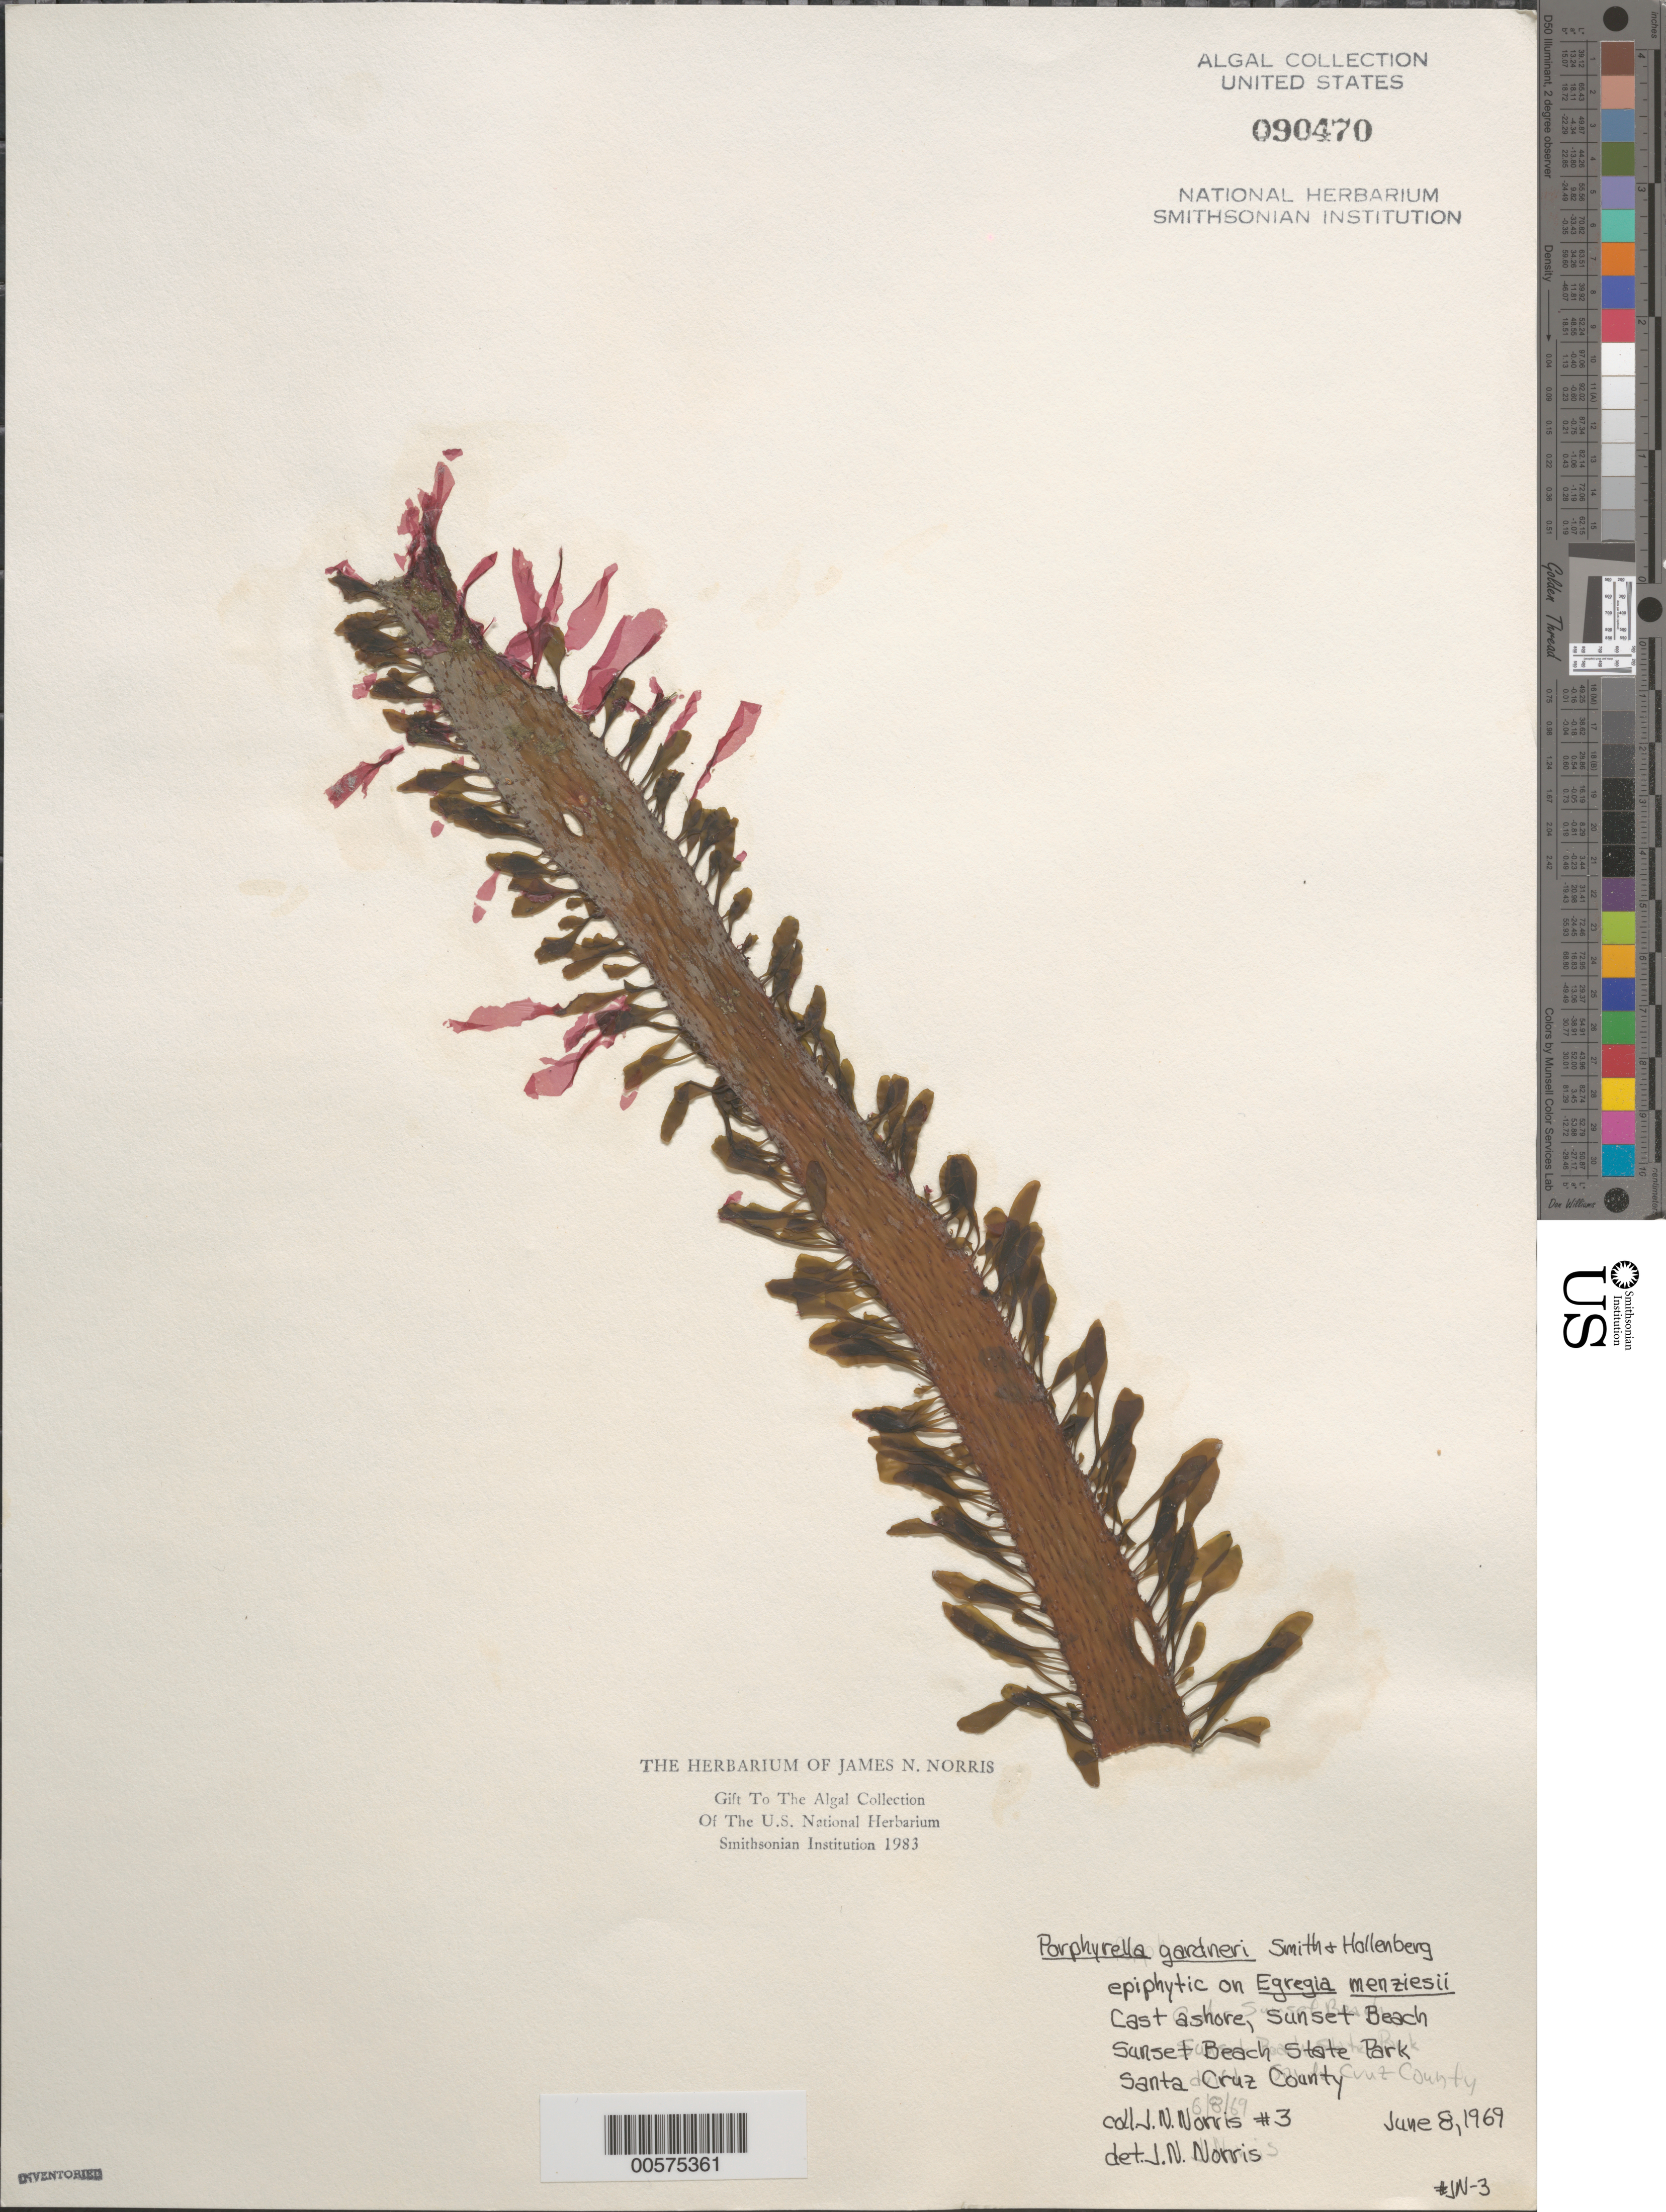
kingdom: Plantae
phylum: Rhodophyta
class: Bangiophyceae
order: Bangiales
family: Bangiaceae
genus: Pyropia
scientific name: Pyropia gardneri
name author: (G.M. Sm. & Hollenb.) S.C. Lindstrom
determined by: Algae name updating Project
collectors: J. N. Norris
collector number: JN-3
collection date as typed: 08 Jun 1969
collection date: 1969-06-08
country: United States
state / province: California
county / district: Santa Cruz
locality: Sunset Beach, Sunset Beach State Park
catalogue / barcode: US 90470